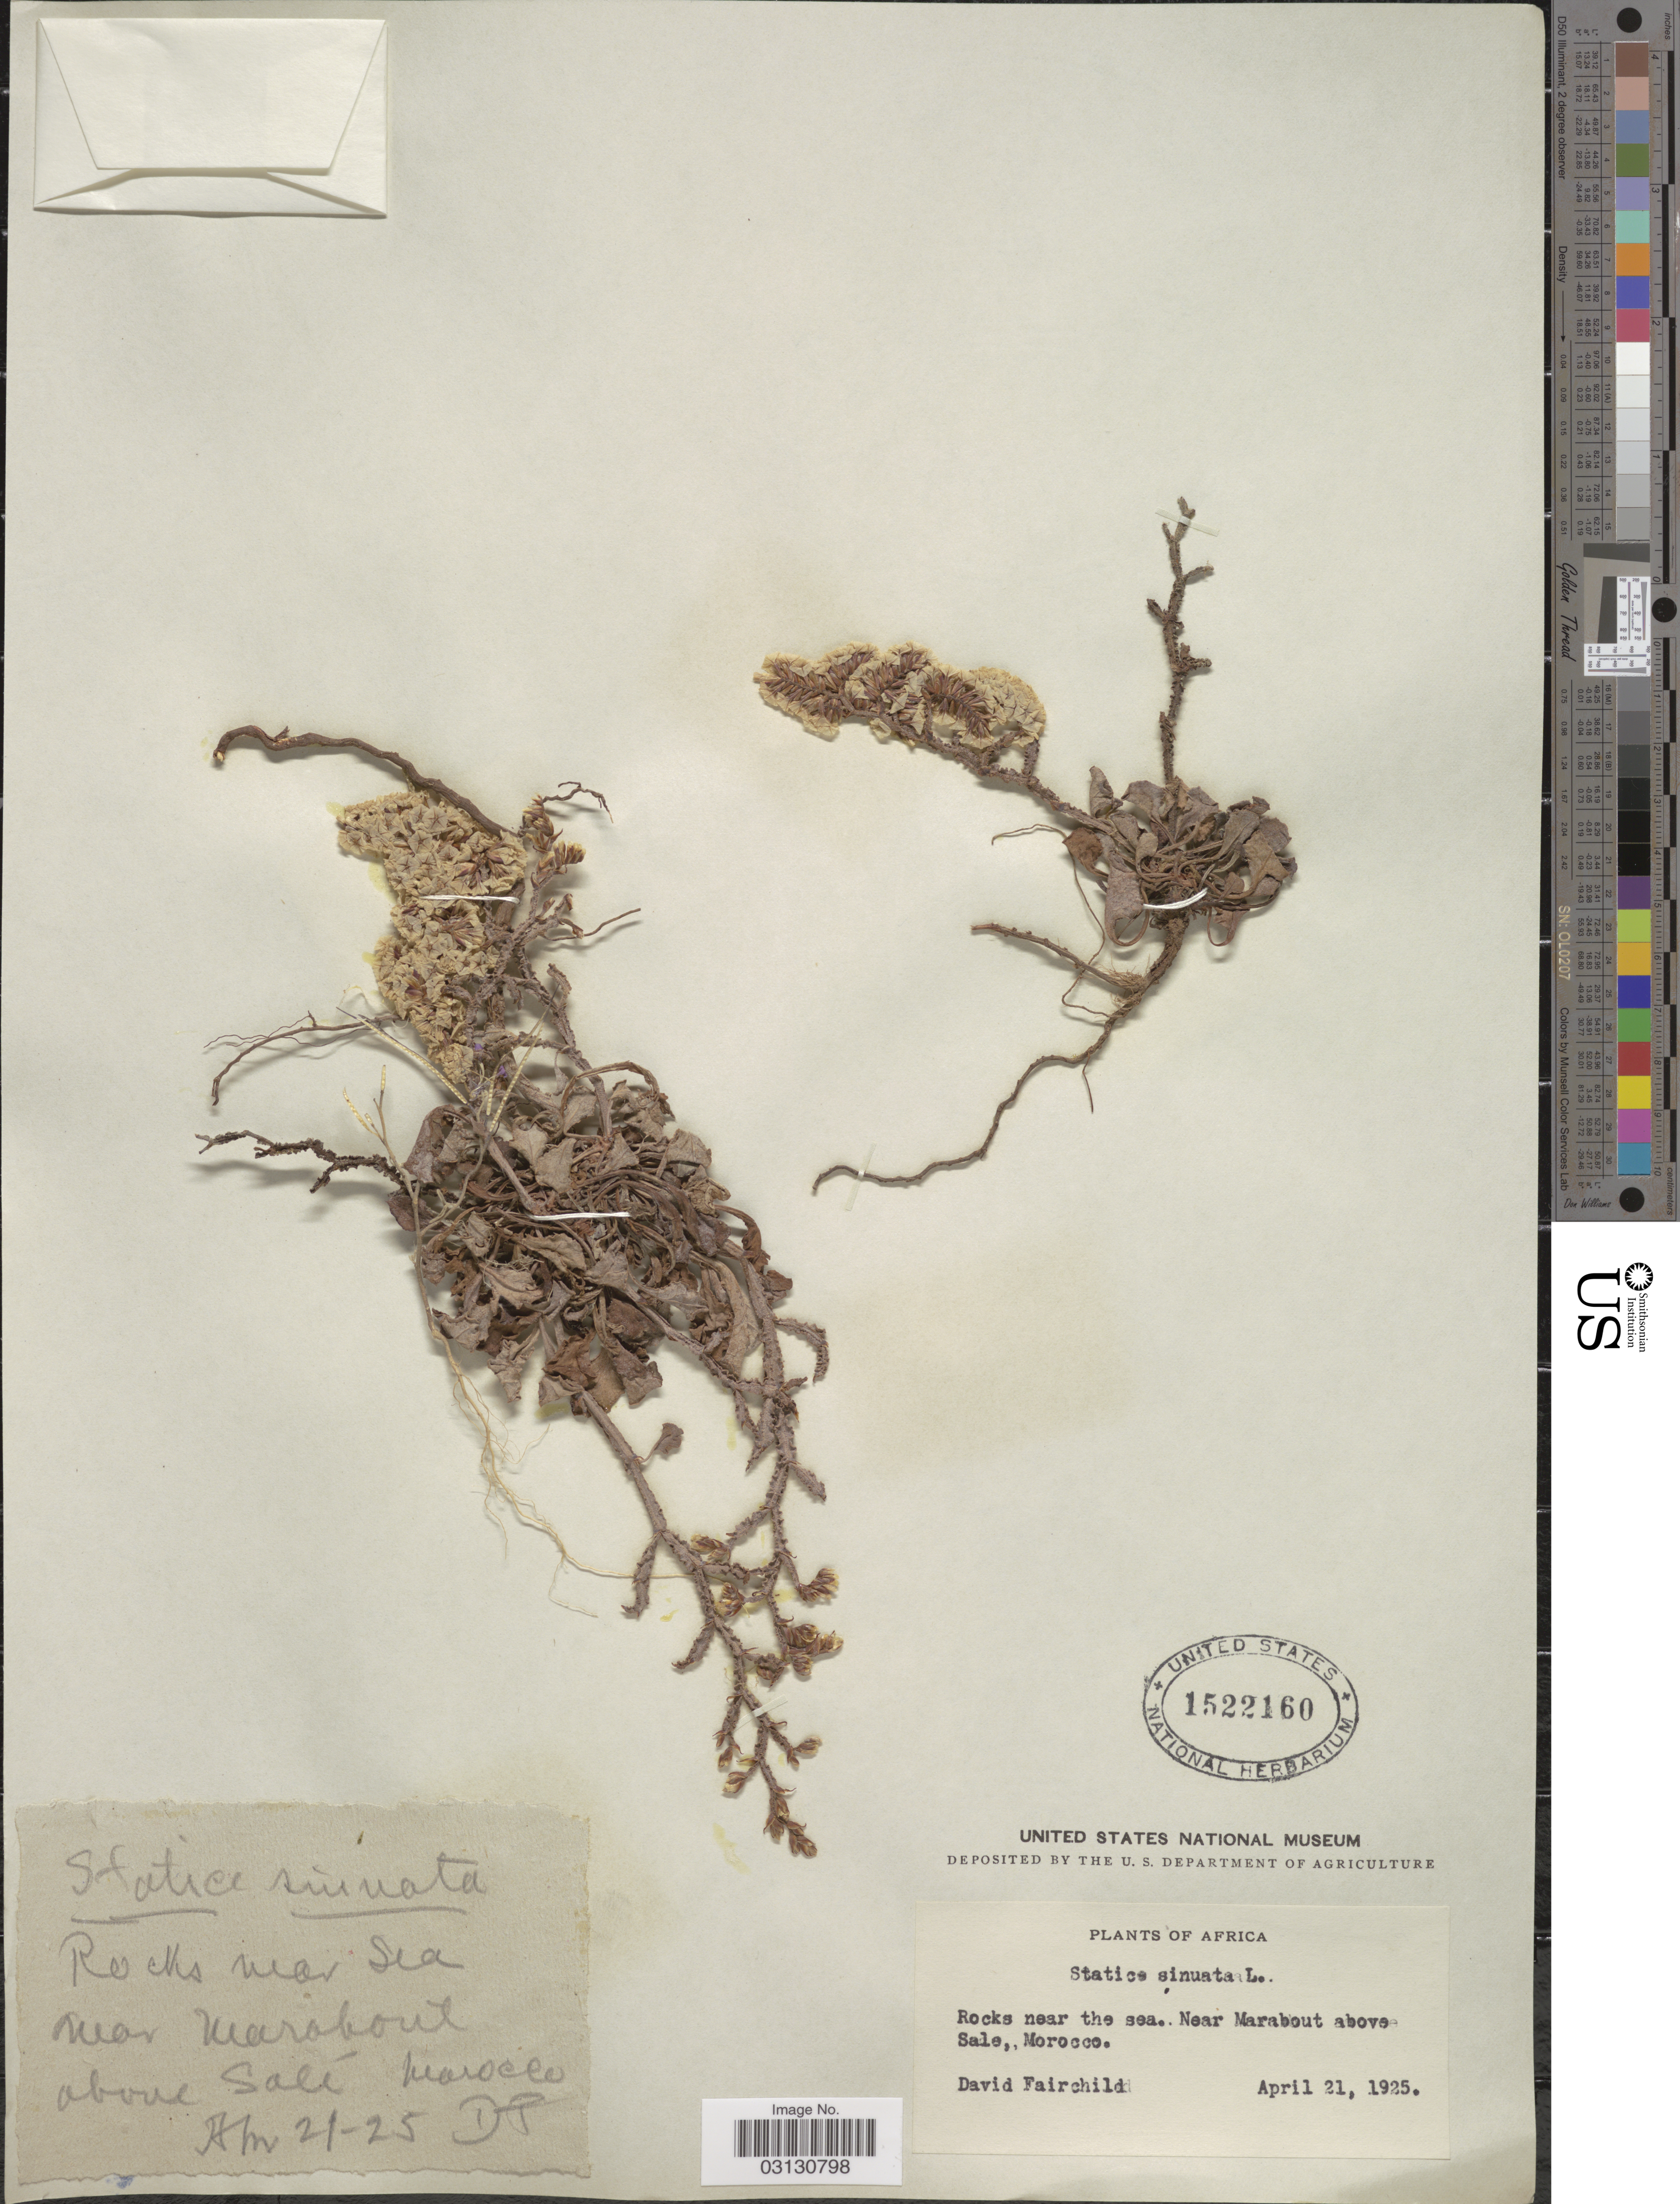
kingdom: Plantae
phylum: Tracheophyta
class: Magnoliopsida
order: Caryophyllales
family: Plumbaginaceae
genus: Limonium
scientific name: Limonium sinuatum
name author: (L.) Mill.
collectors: D. Fairchild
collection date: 1925-04-21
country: Morocco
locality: Rocks near the sea, Near Marabout above Sale, Morocco.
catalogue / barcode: US 1522160